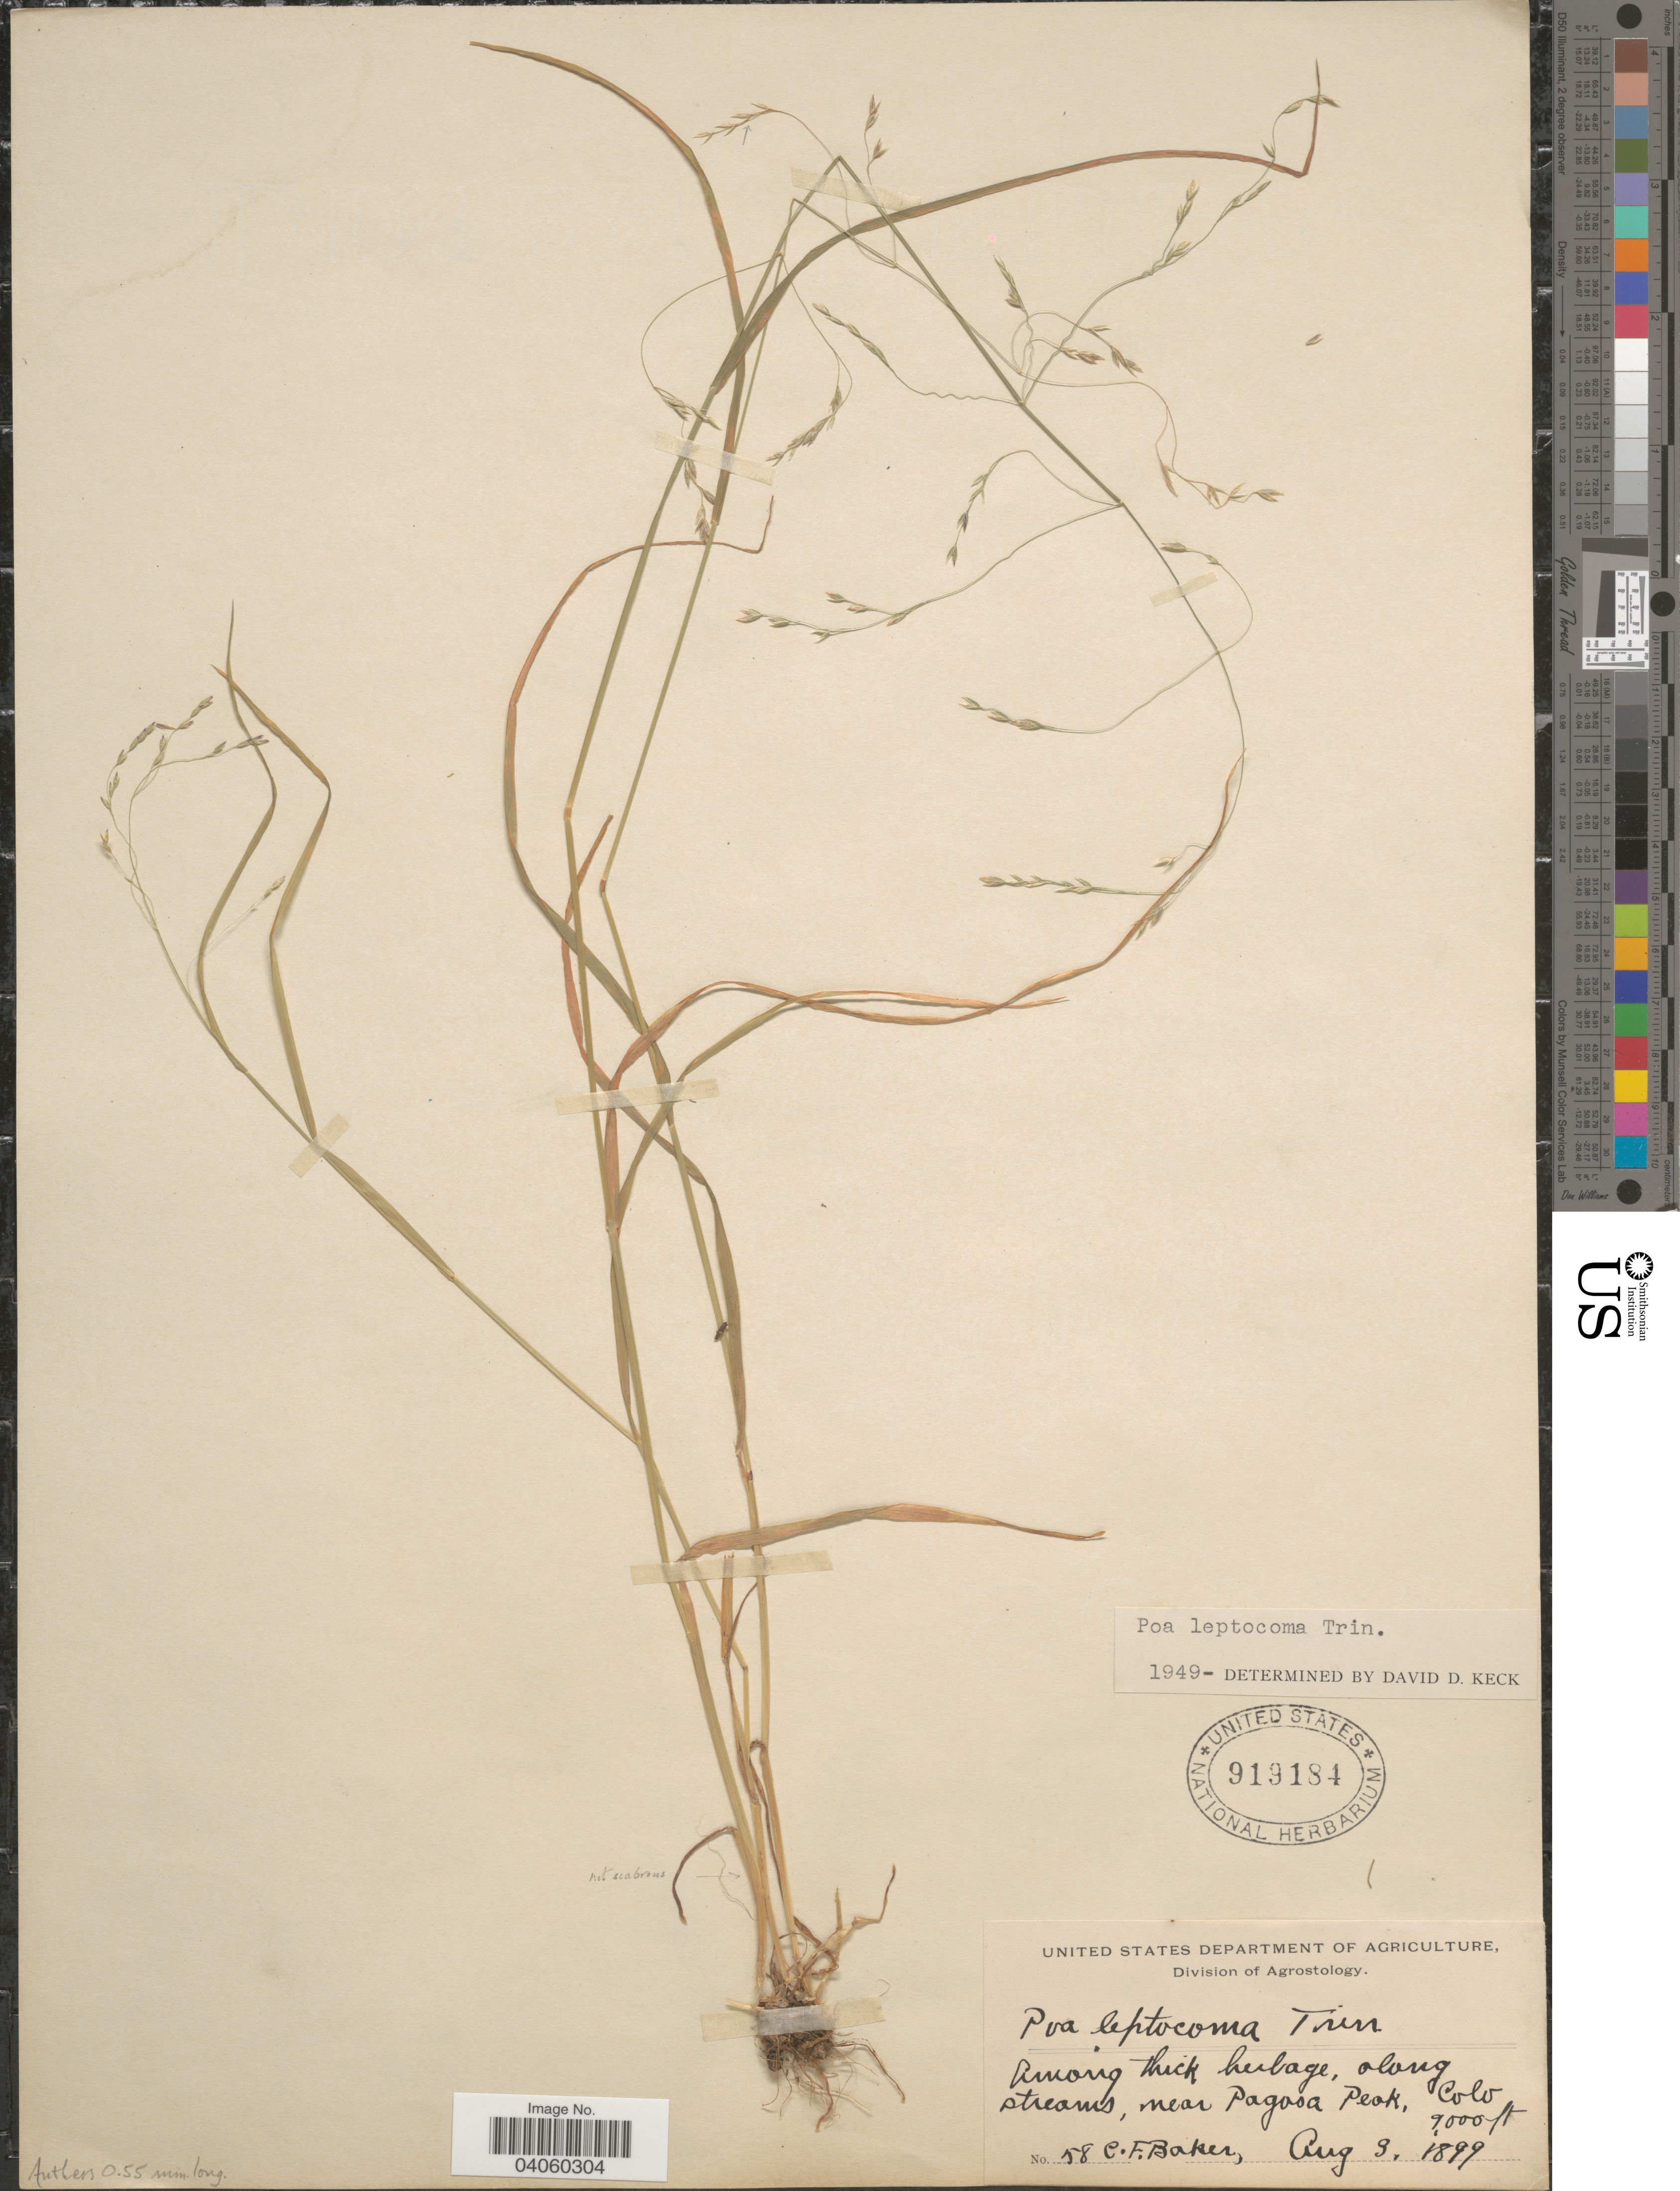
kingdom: Plantae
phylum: Tracheophyta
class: Liliopsida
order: Poales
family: Poaceae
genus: Poa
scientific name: Poa leptocoma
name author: Trin.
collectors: C. F. Baker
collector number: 58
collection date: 1899-08-03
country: United States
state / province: Colorado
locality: Along streams, near Pagosa Peak.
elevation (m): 2743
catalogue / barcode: US 919184